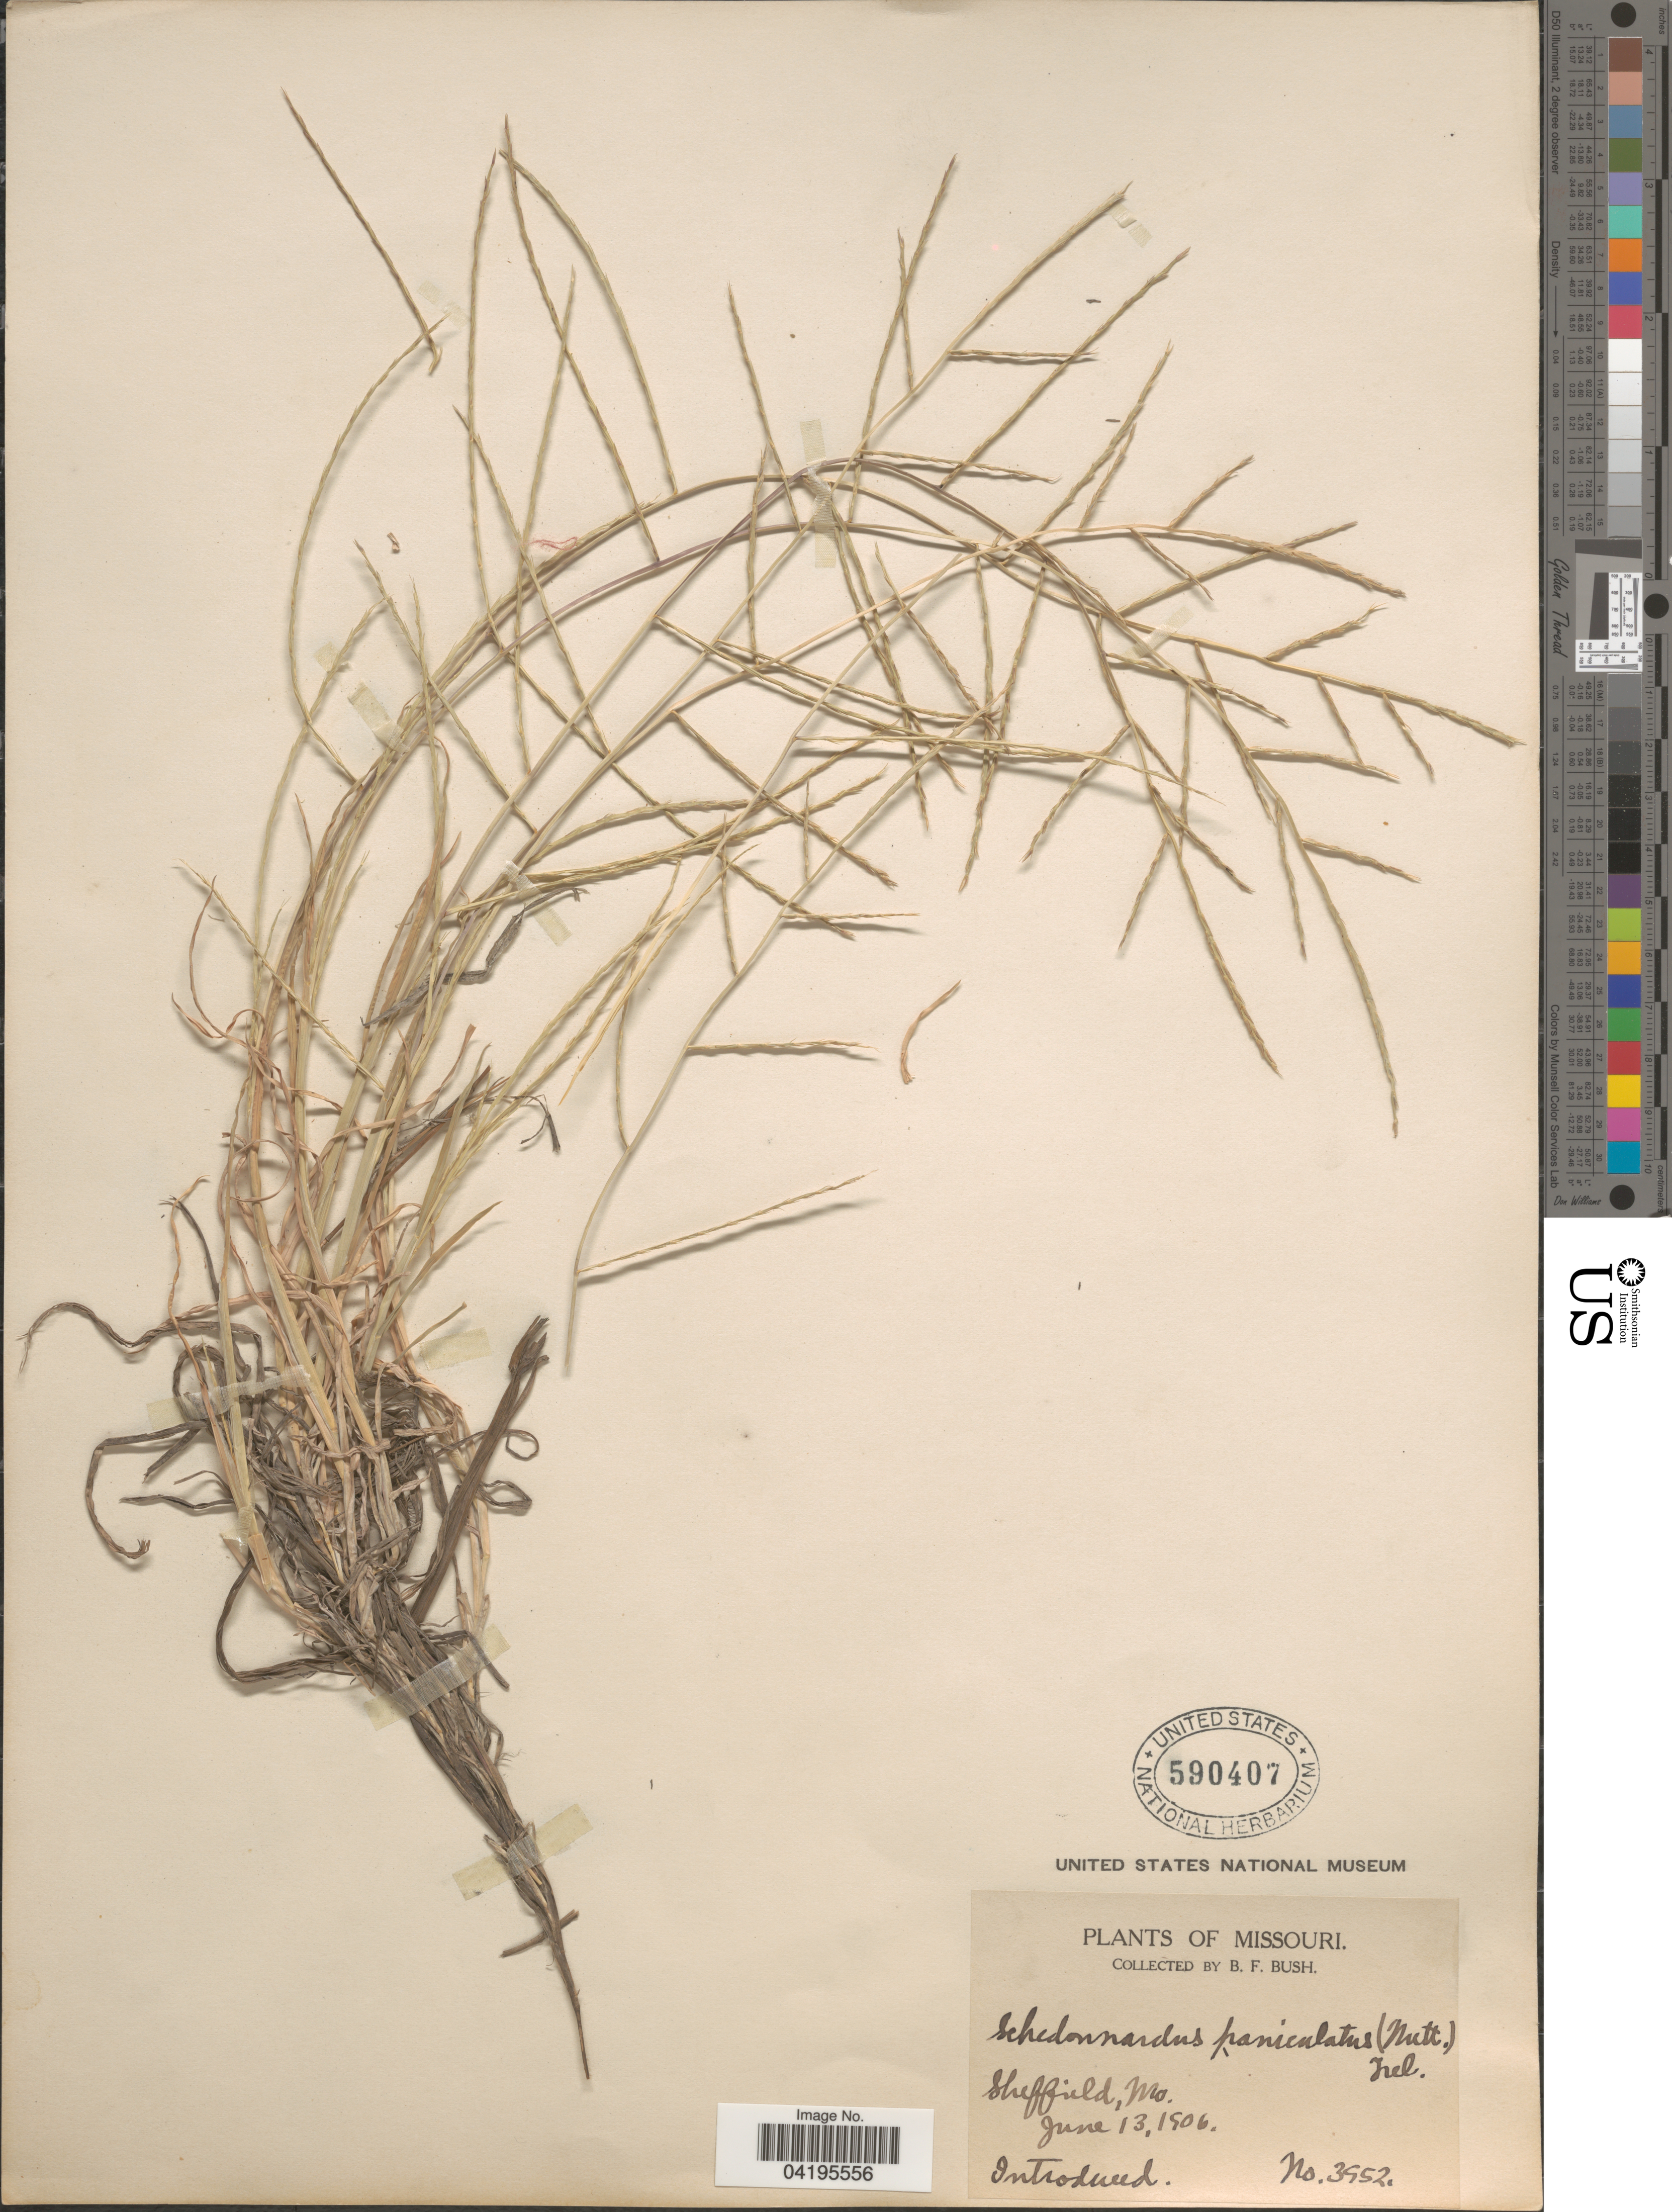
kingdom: Plantae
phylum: Tracheophyta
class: Liliopsida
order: Poales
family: Poaceae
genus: Muhlenbergia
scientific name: Muhlenbergia paniculata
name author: (Nutt.) Columbus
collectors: B. F. Bush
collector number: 3952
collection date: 1906-06-13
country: United States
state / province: Missouri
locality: Sheffield.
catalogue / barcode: US 590407